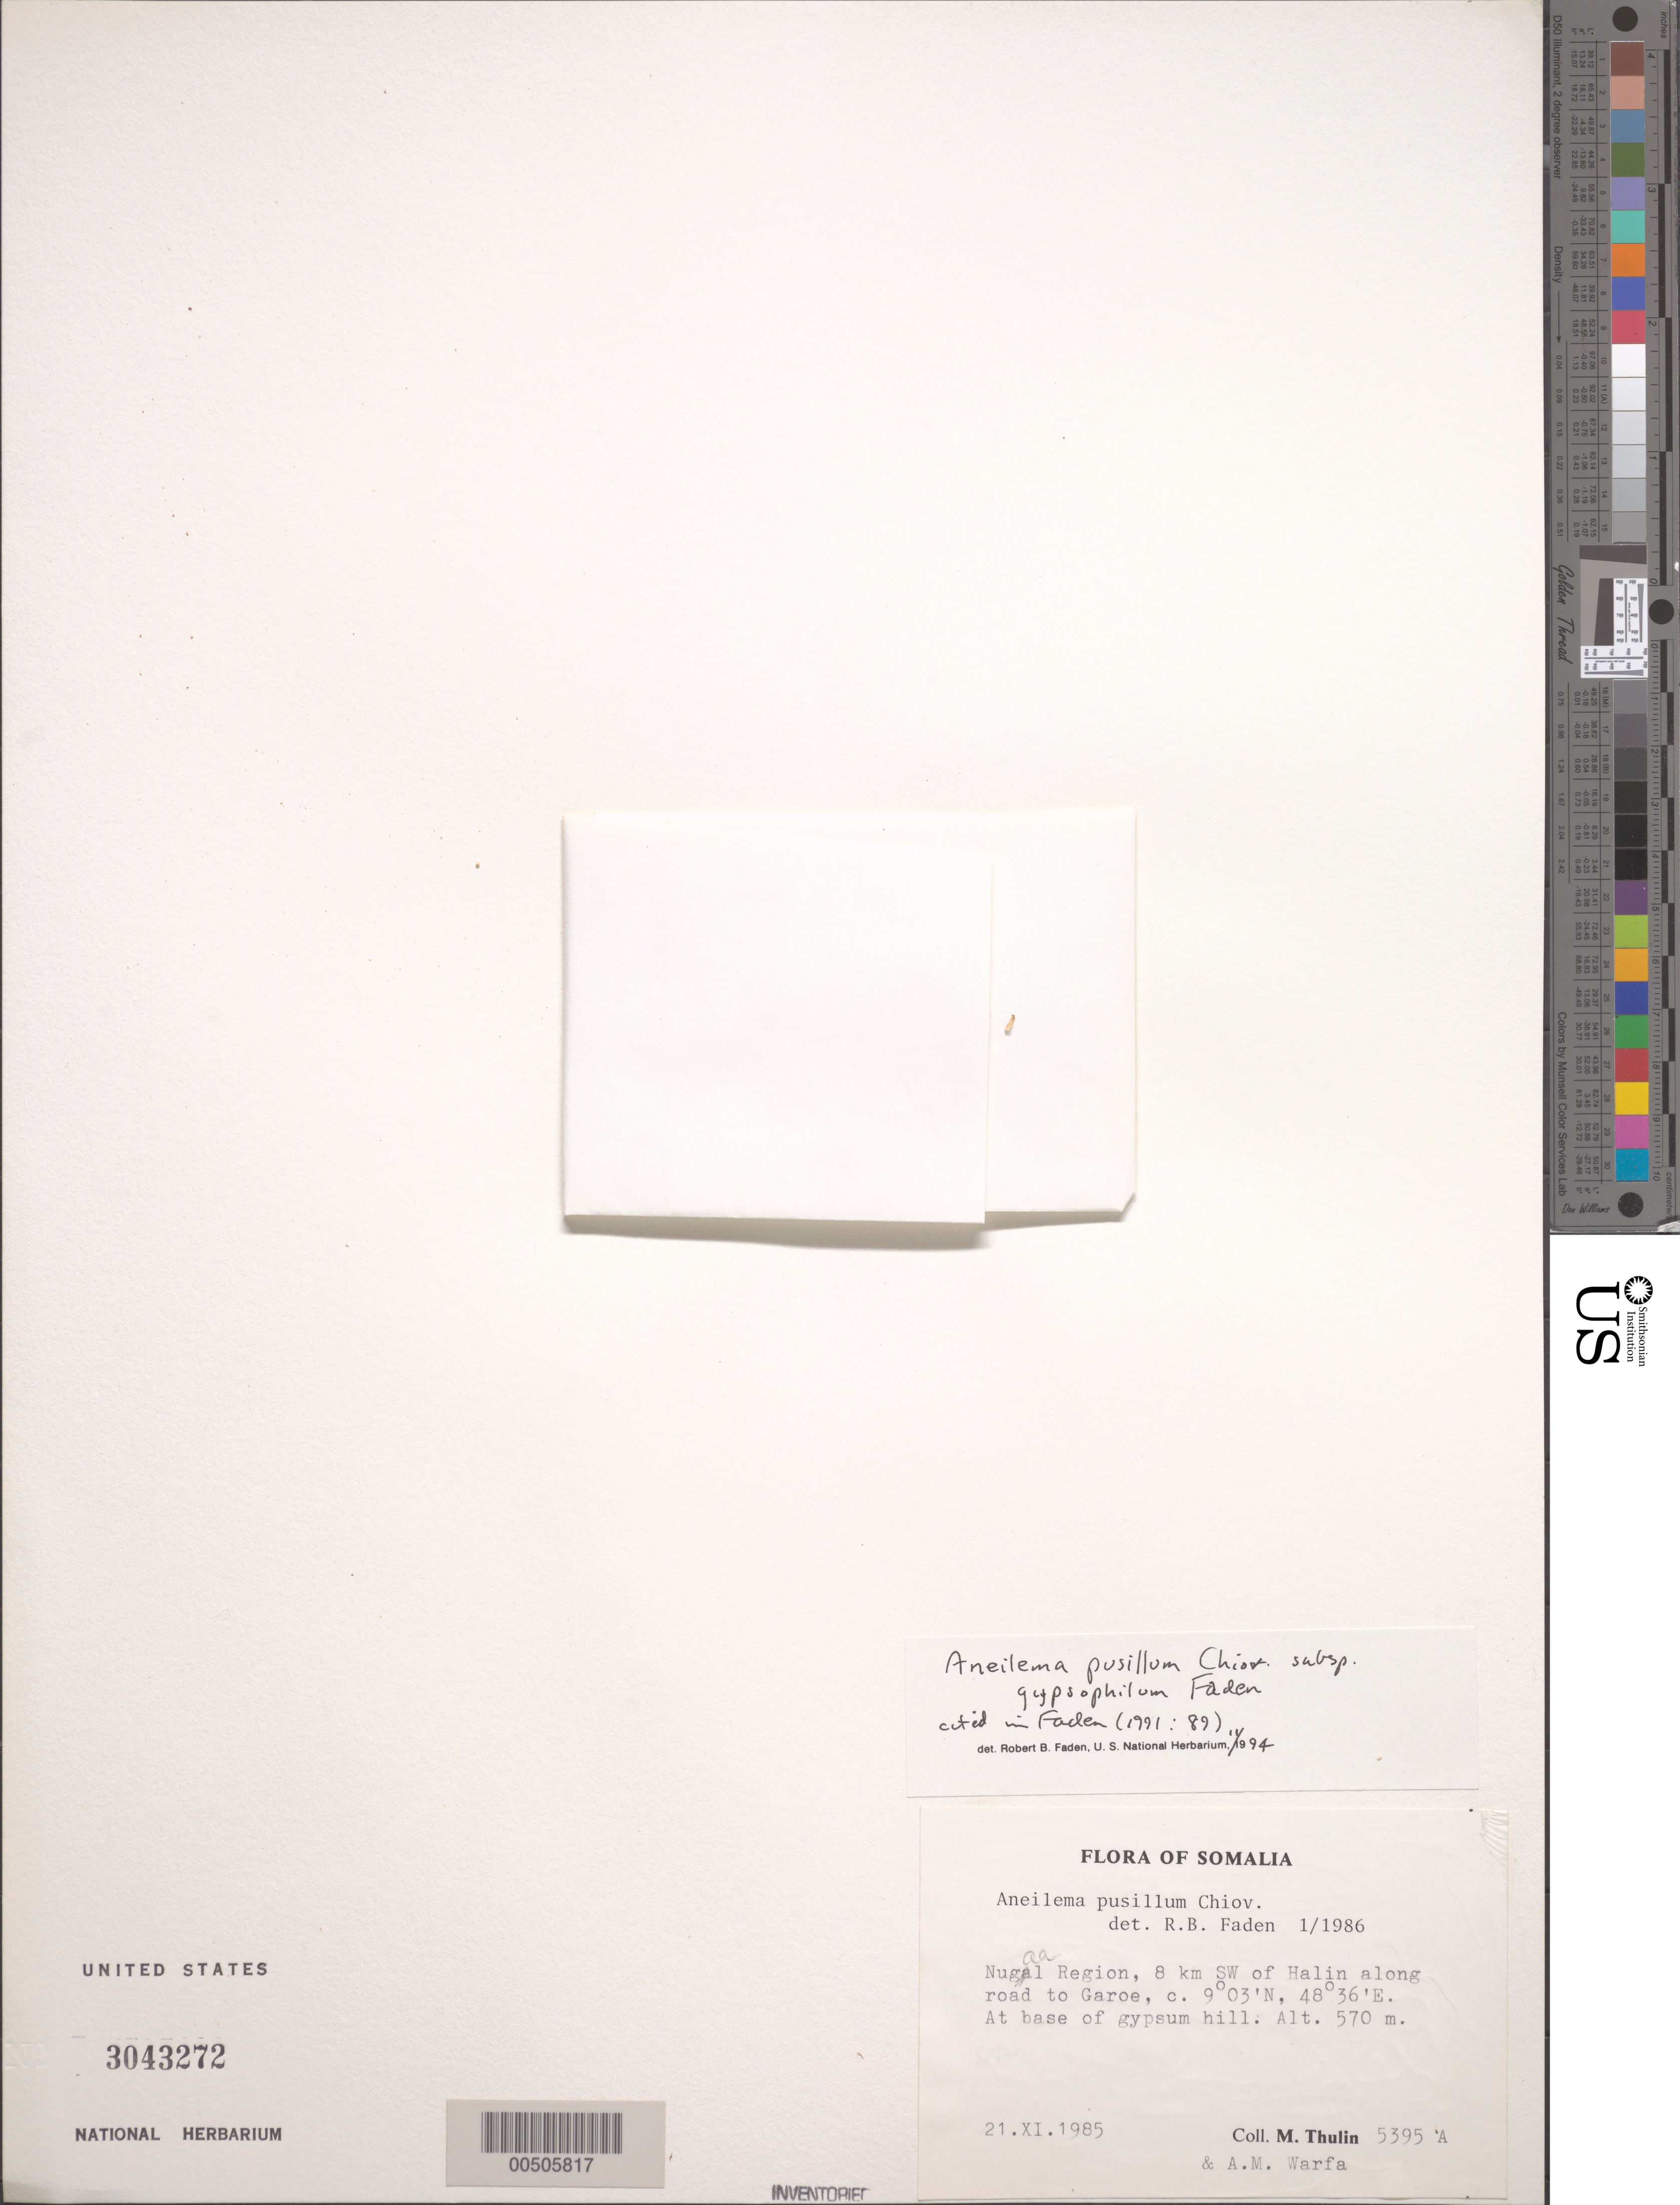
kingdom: Plantae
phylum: Tracheophyta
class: Liliopsida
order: Commelinales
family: Commelinaceae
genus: Aneilema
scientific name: Aneilema pusillum subsp. gypsophilum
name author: Faden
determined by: Faden, Robert B., (US), Smithsonian Institution - National Museum of Natural History (UNITED STATES)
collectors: M. Thulin & A. Warfa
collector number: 5395a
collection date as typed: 21 Nov 1985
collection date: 1985-11-21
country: Somalia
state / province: Nugaal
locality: Sw of halin, road to garoe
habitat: Base of gypsum hill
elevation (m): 570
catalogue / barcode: US 3043272